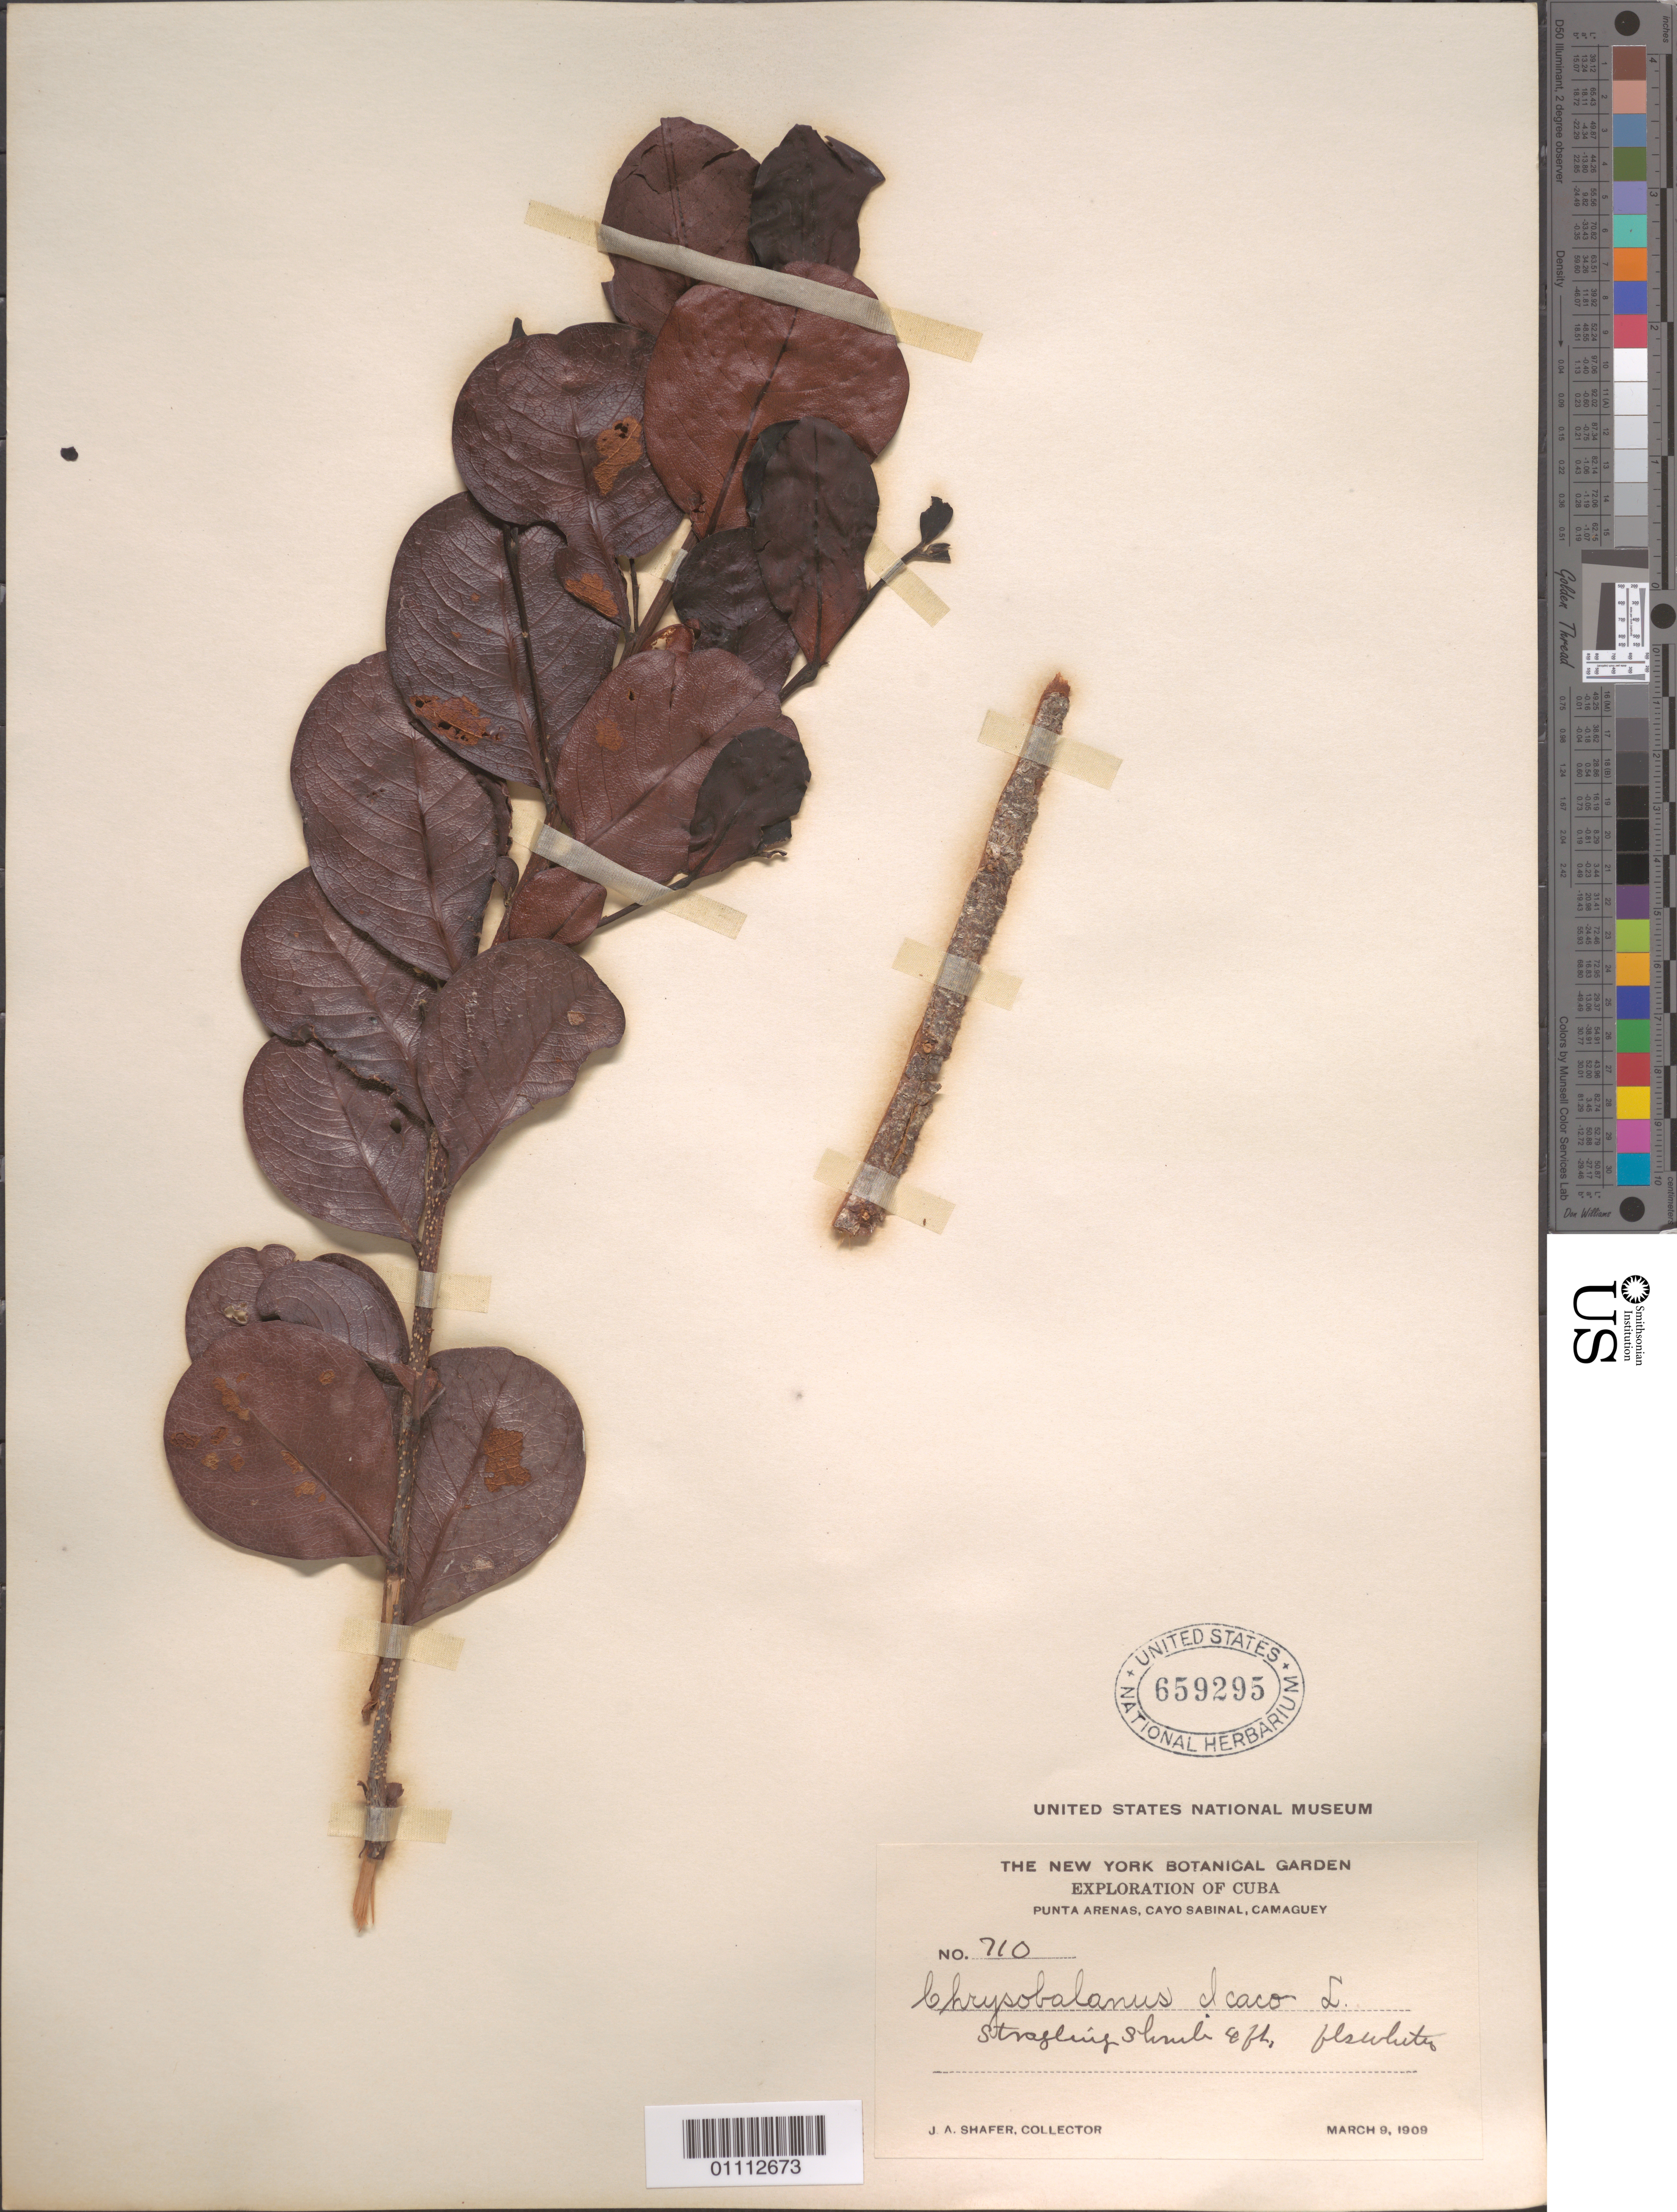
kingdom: Plantae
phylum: Tracheophyta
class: Magnoliopsida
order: Malpighiales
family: Chrysobalanaceae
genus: Chrysobalanus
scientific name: Chrysobalanus icaco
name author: L.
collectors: J. A. Shafer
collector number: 710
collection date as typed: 09 Mar 1909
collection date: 1909-03-09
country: Cuba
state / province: Camagüey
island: Cuba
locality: Punta Arenas, Cayo Sabinal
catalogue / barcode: US 659295